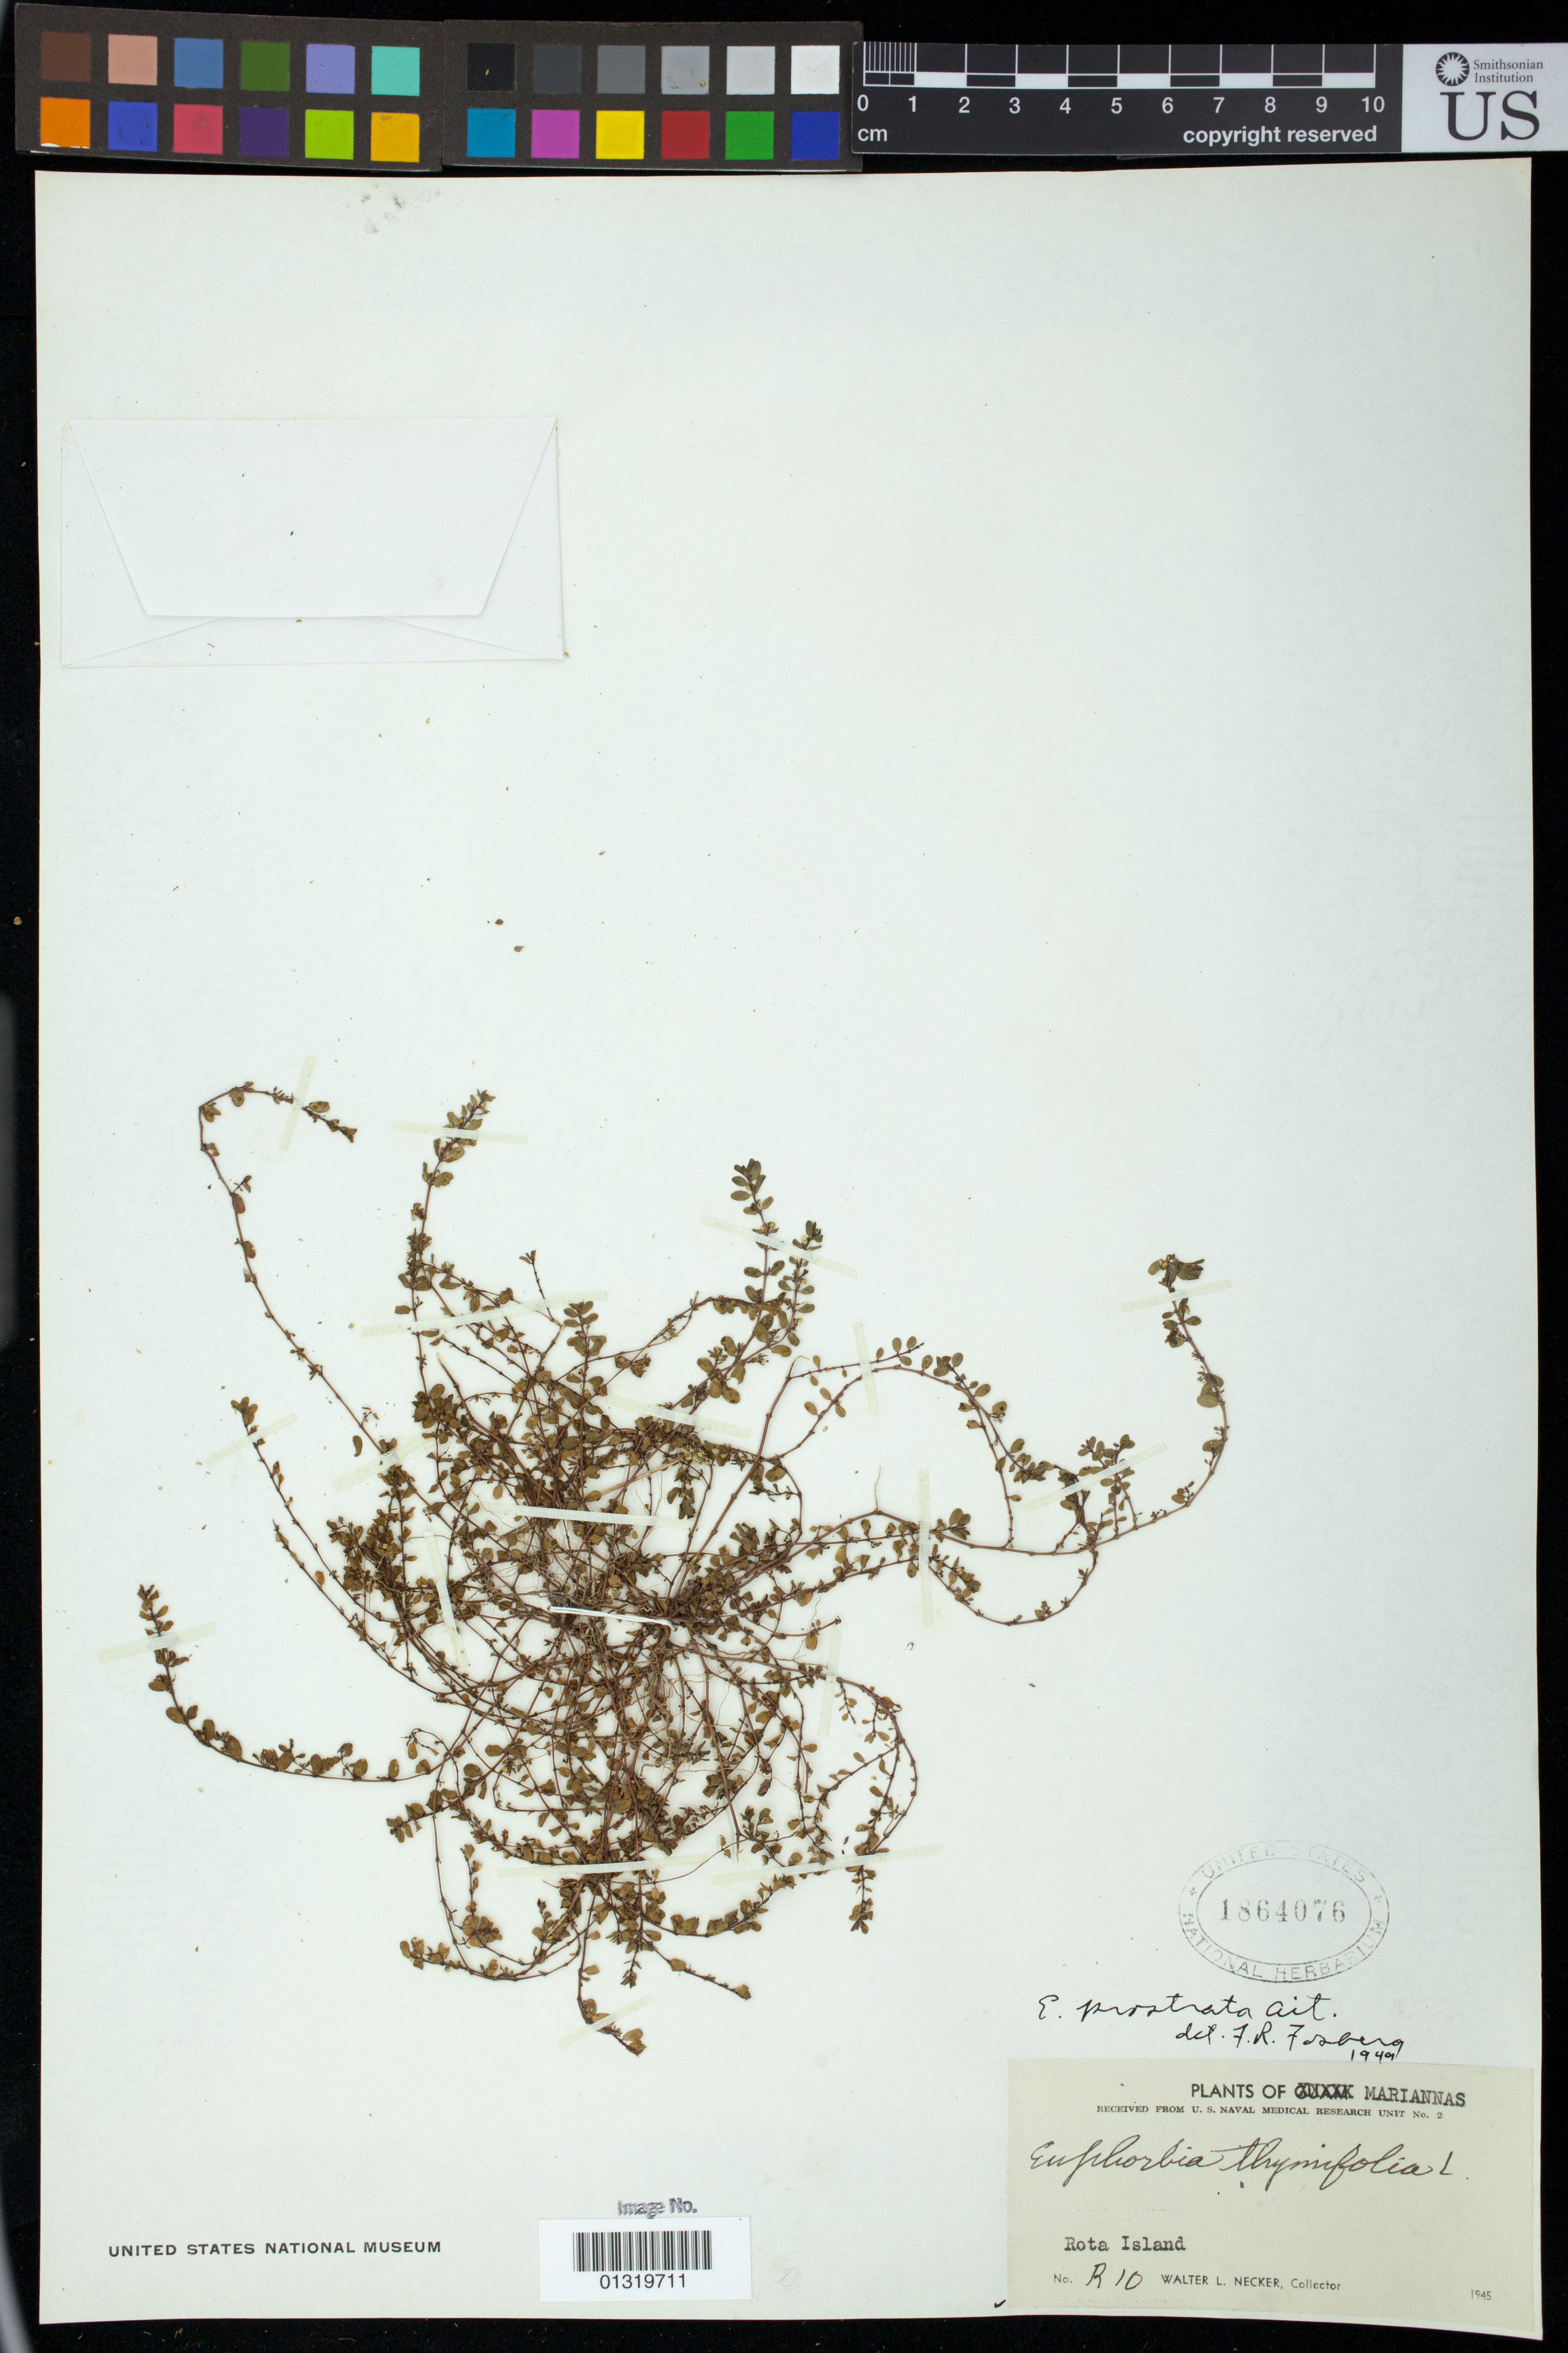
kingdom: Plantae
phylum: Tracheophyta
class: Magnoliopsida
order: Malpighiales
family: Euphorbiaceae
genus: Euphorbia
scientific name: Euphorbia prostrata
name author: Aiton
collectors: W. L. Necker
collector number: R10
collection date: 1945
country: Northern Mariana Islands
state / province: Rota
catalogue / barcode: US 1864076